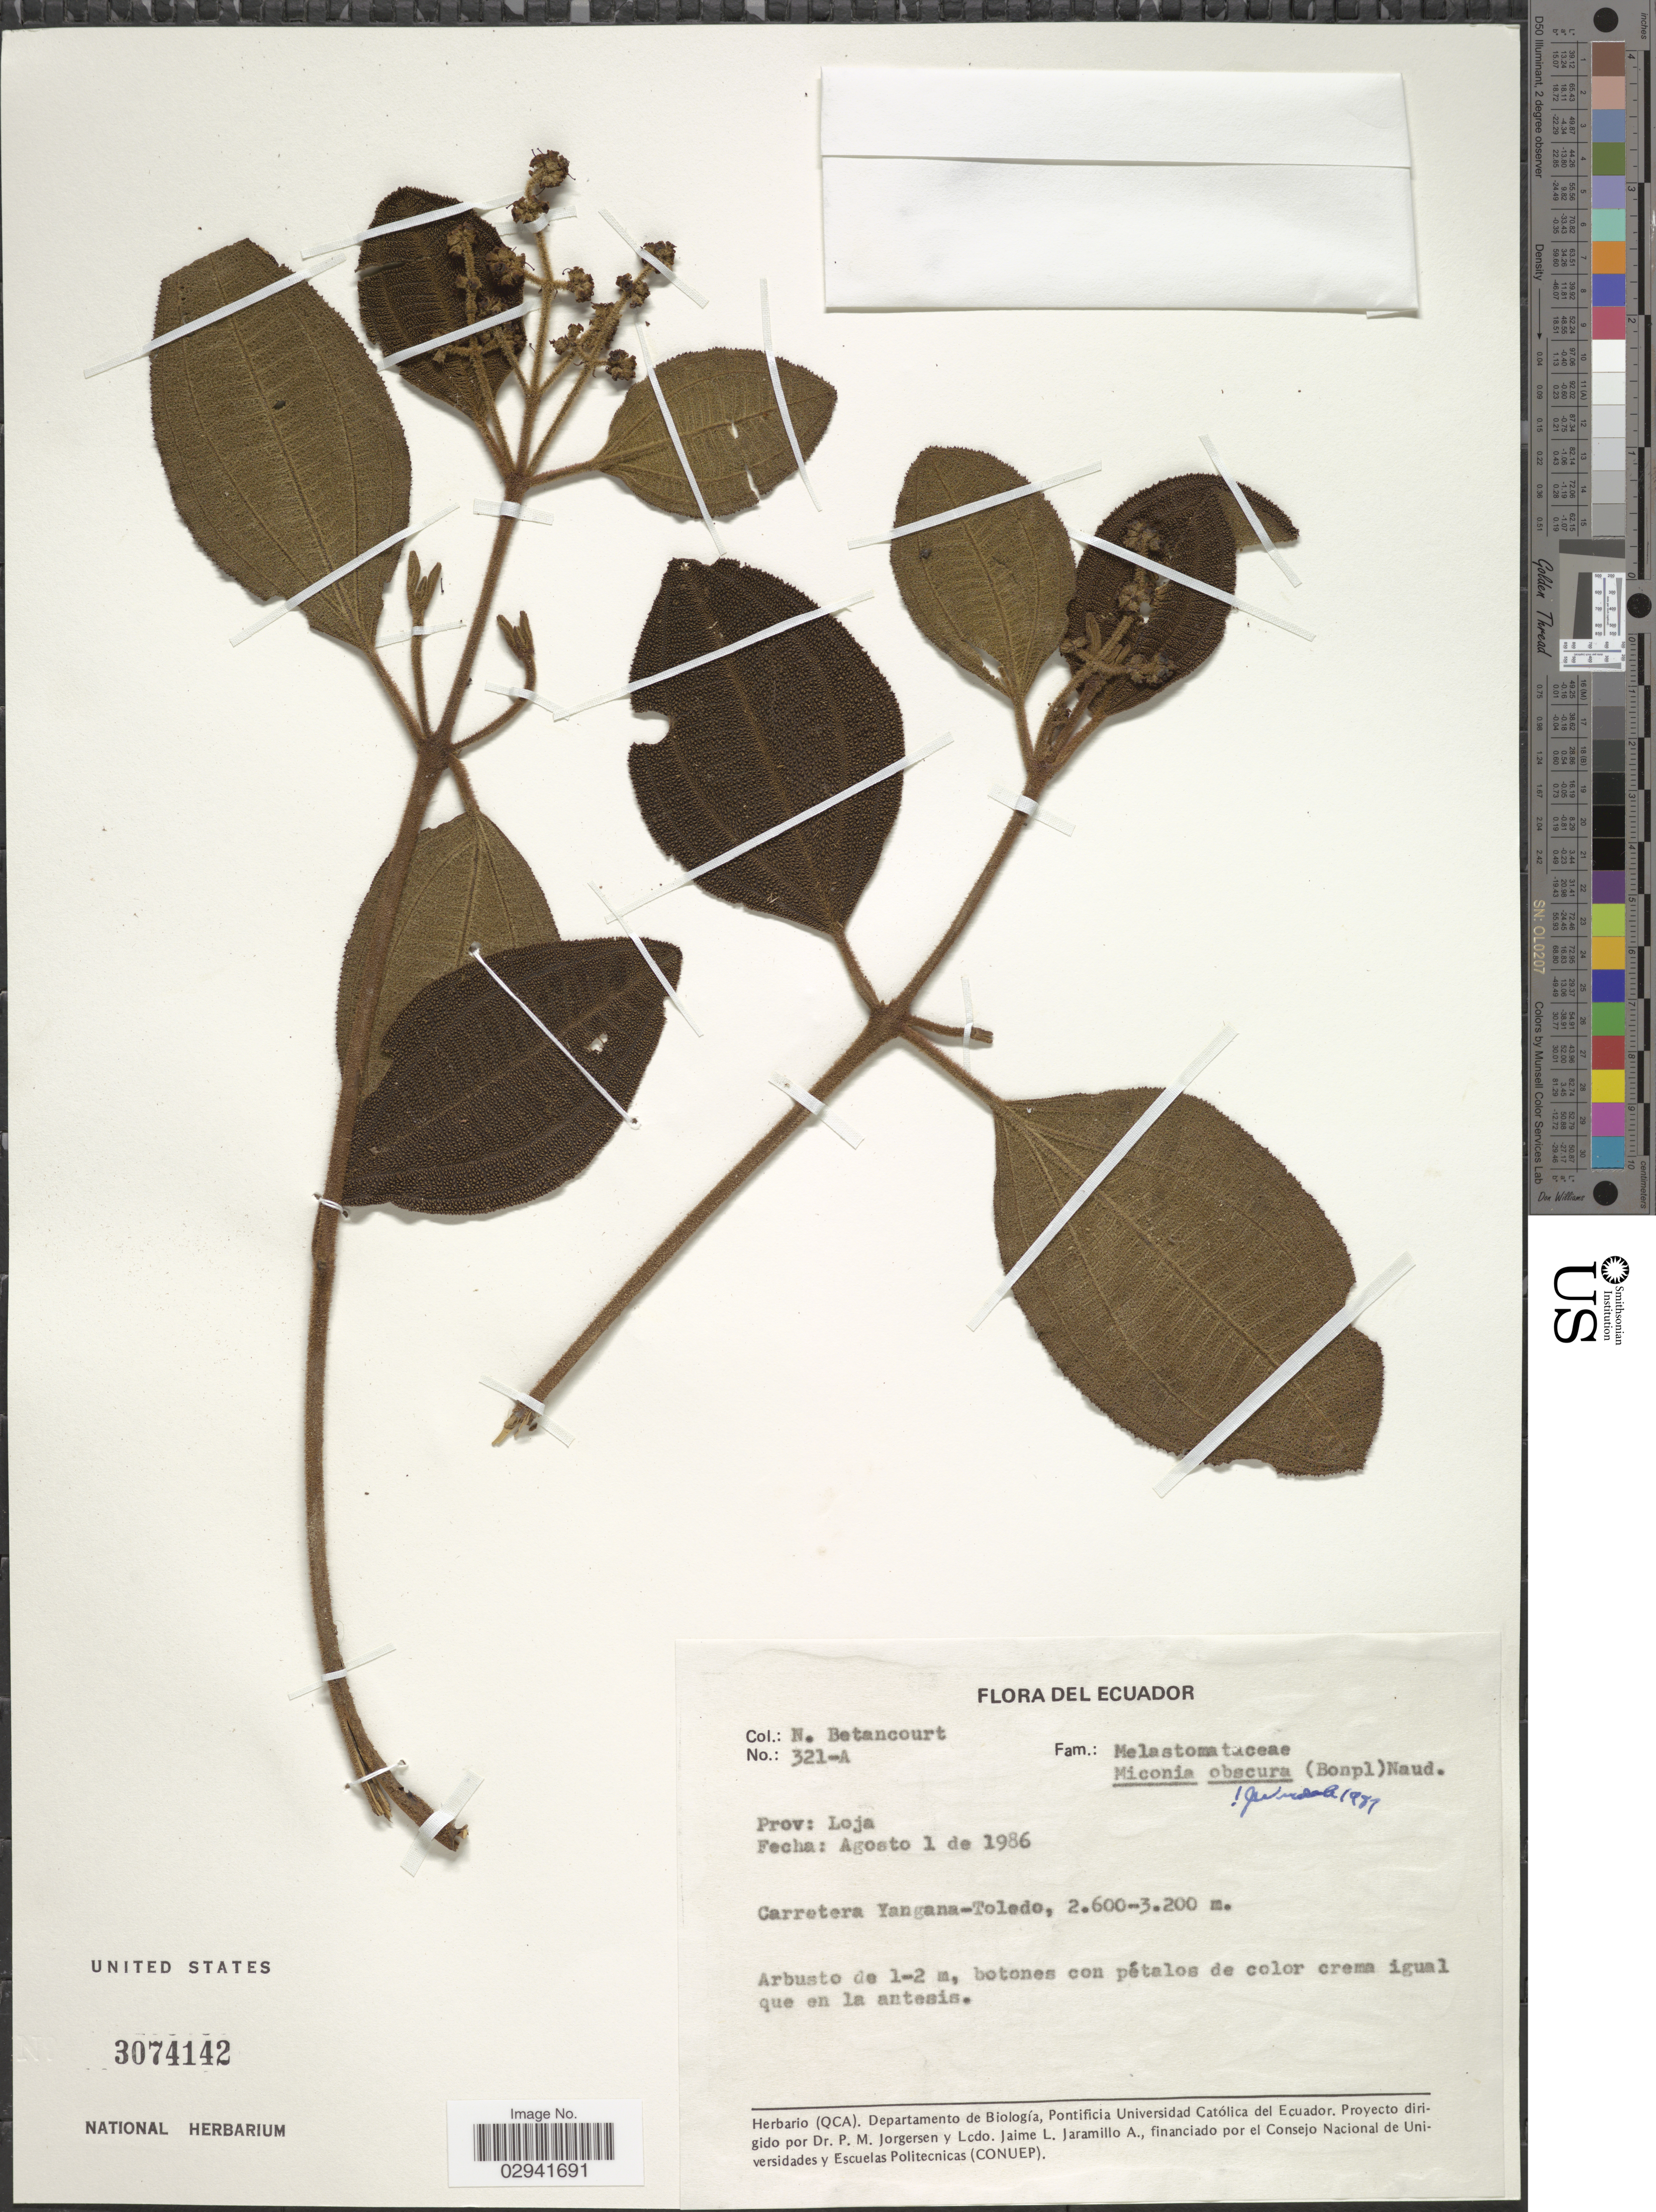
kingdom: Plantae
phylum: Tracheophyta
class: Magnoliopsida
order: Myrtales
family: Melastomataceae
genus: Miconia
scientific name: Miconia obscura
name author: (Bonpl.) Naudin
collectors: N. Betancourt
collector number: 321-A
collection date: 1986-08-01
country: Ecuador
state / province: Loja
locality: Prov: Loja.Carretera Yangana-Toledo.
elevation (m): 2600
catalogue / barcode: US 3074142